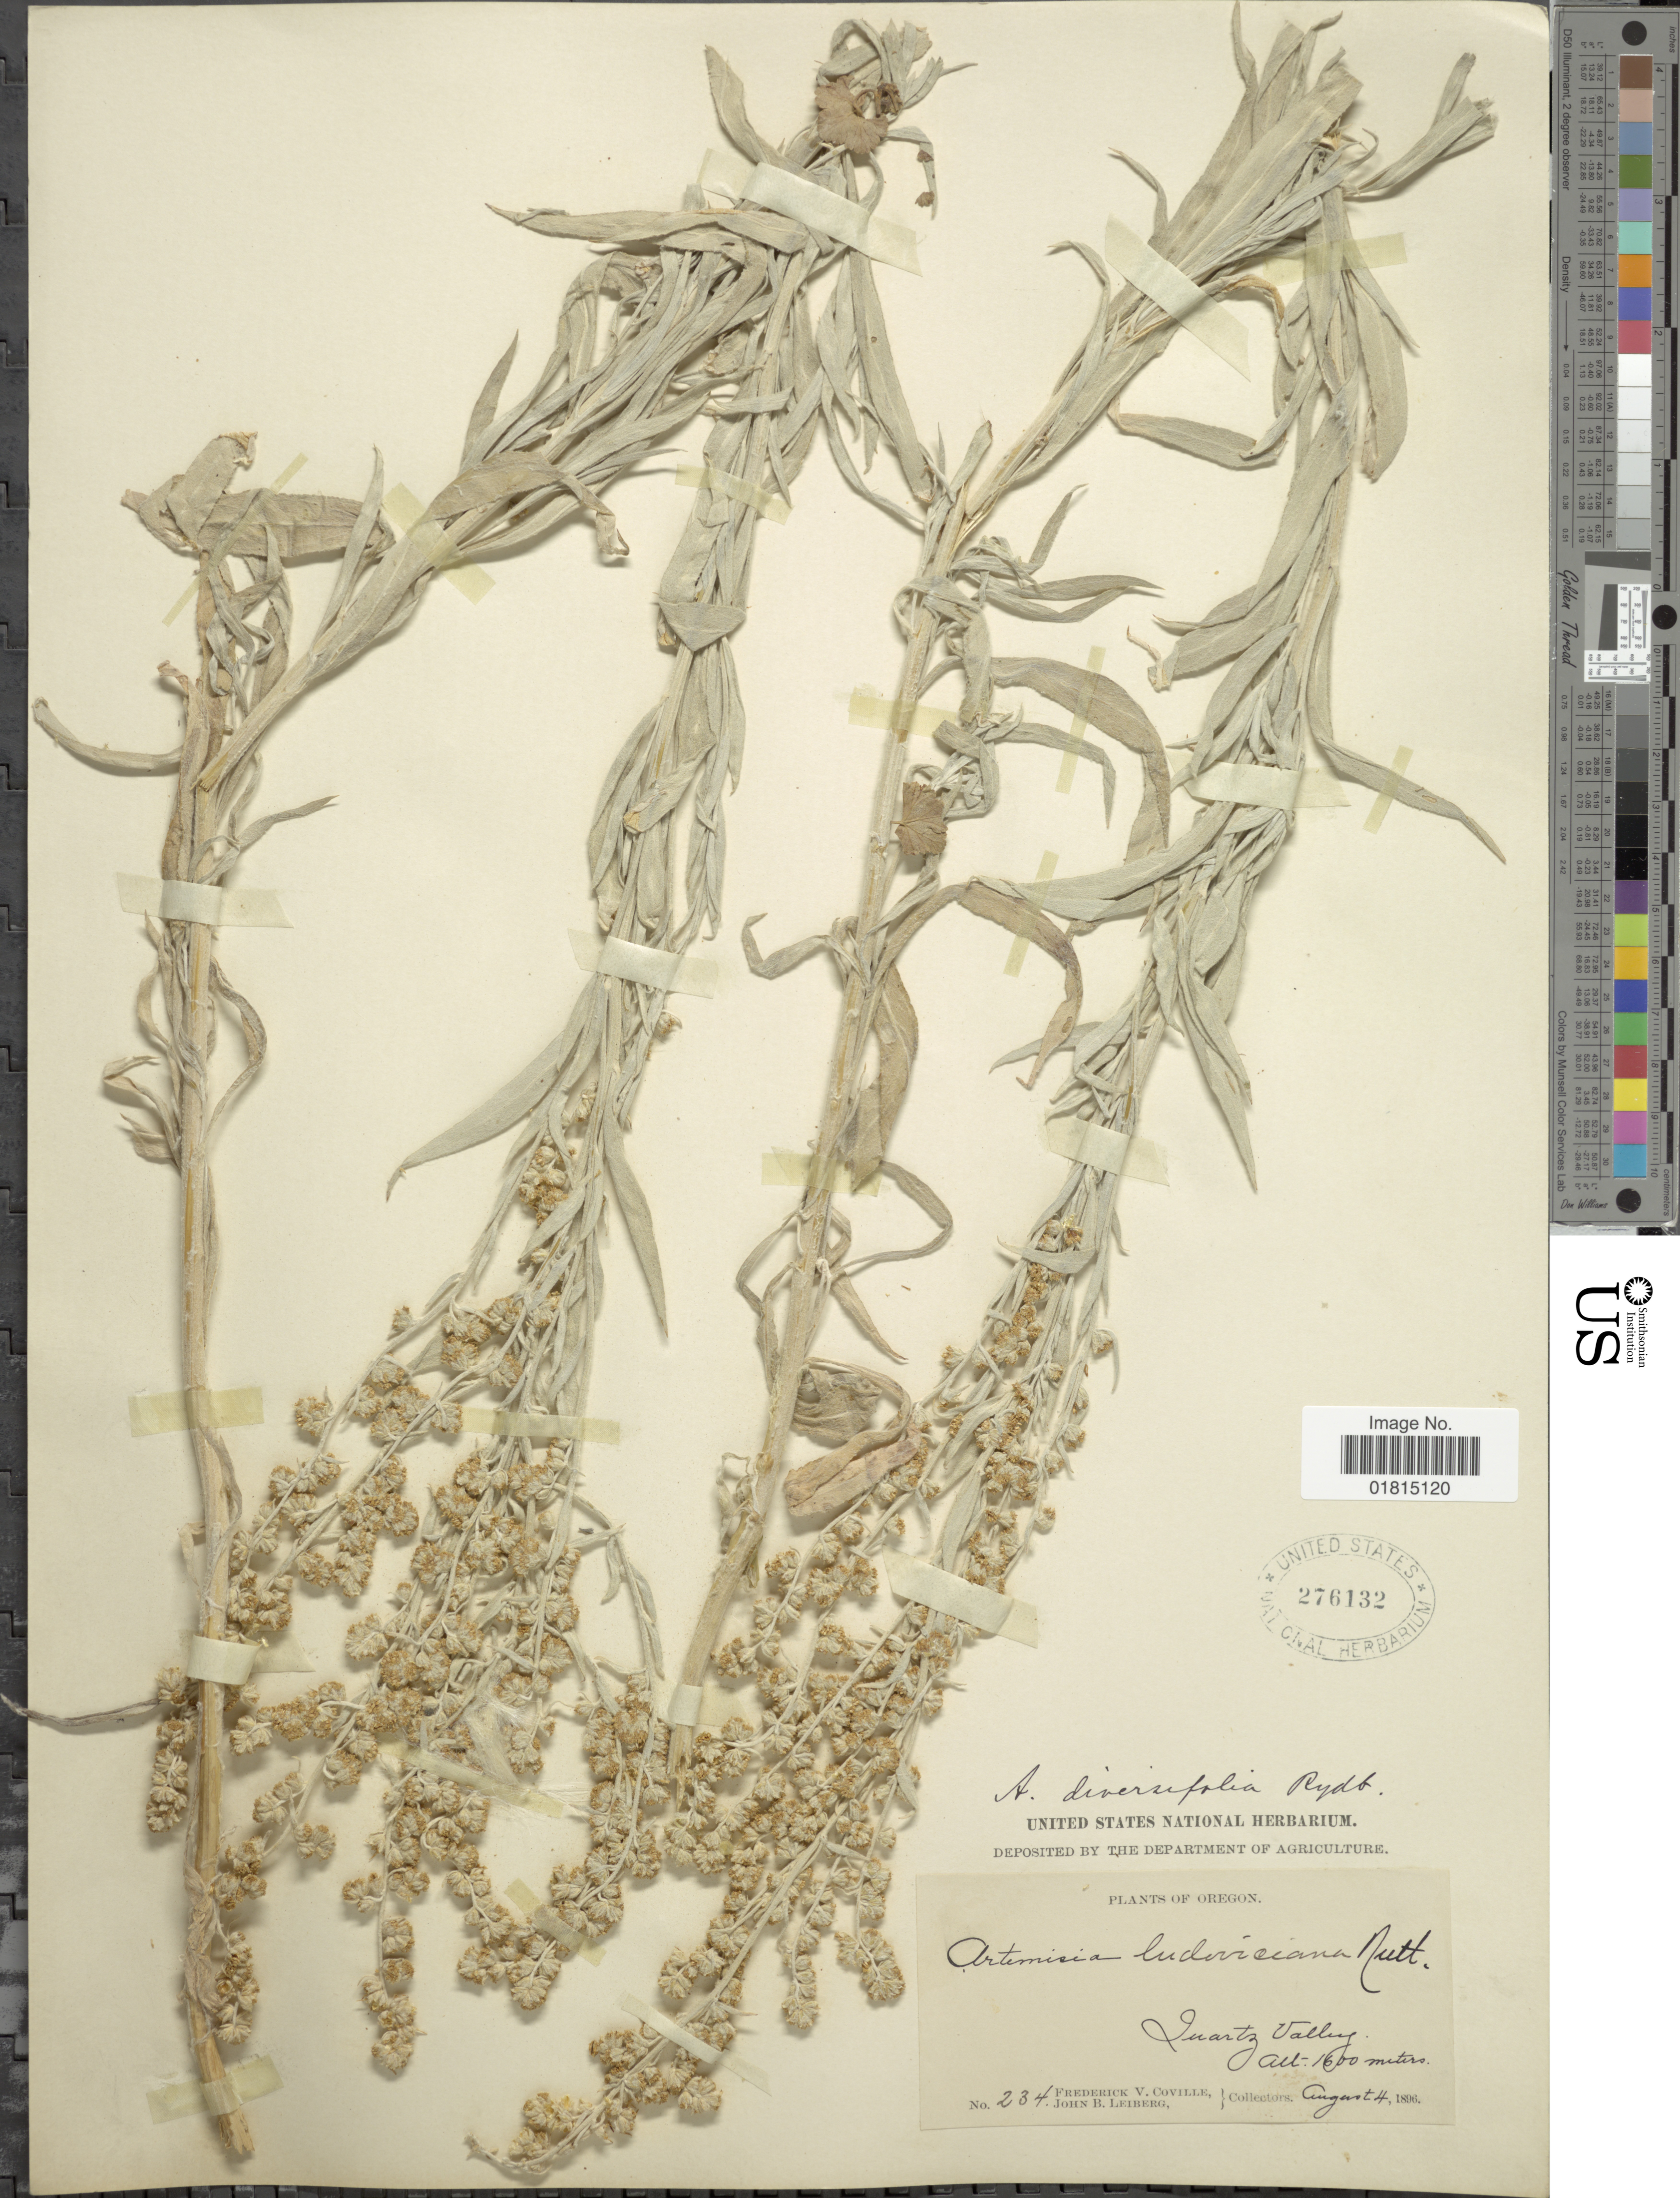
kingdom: Plantae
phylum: Tracheophyta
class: Magnoliopsida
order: Asterales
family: Asteraceae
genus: Artemisia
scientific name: Artemisia diversifolia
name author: Rydb.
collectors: F. V. Coville & J. B. Leiberg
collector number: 234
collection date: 1896-08-04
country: United States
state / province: Oregon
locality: Quartz Valley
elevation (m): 1600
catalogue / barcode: US 276132